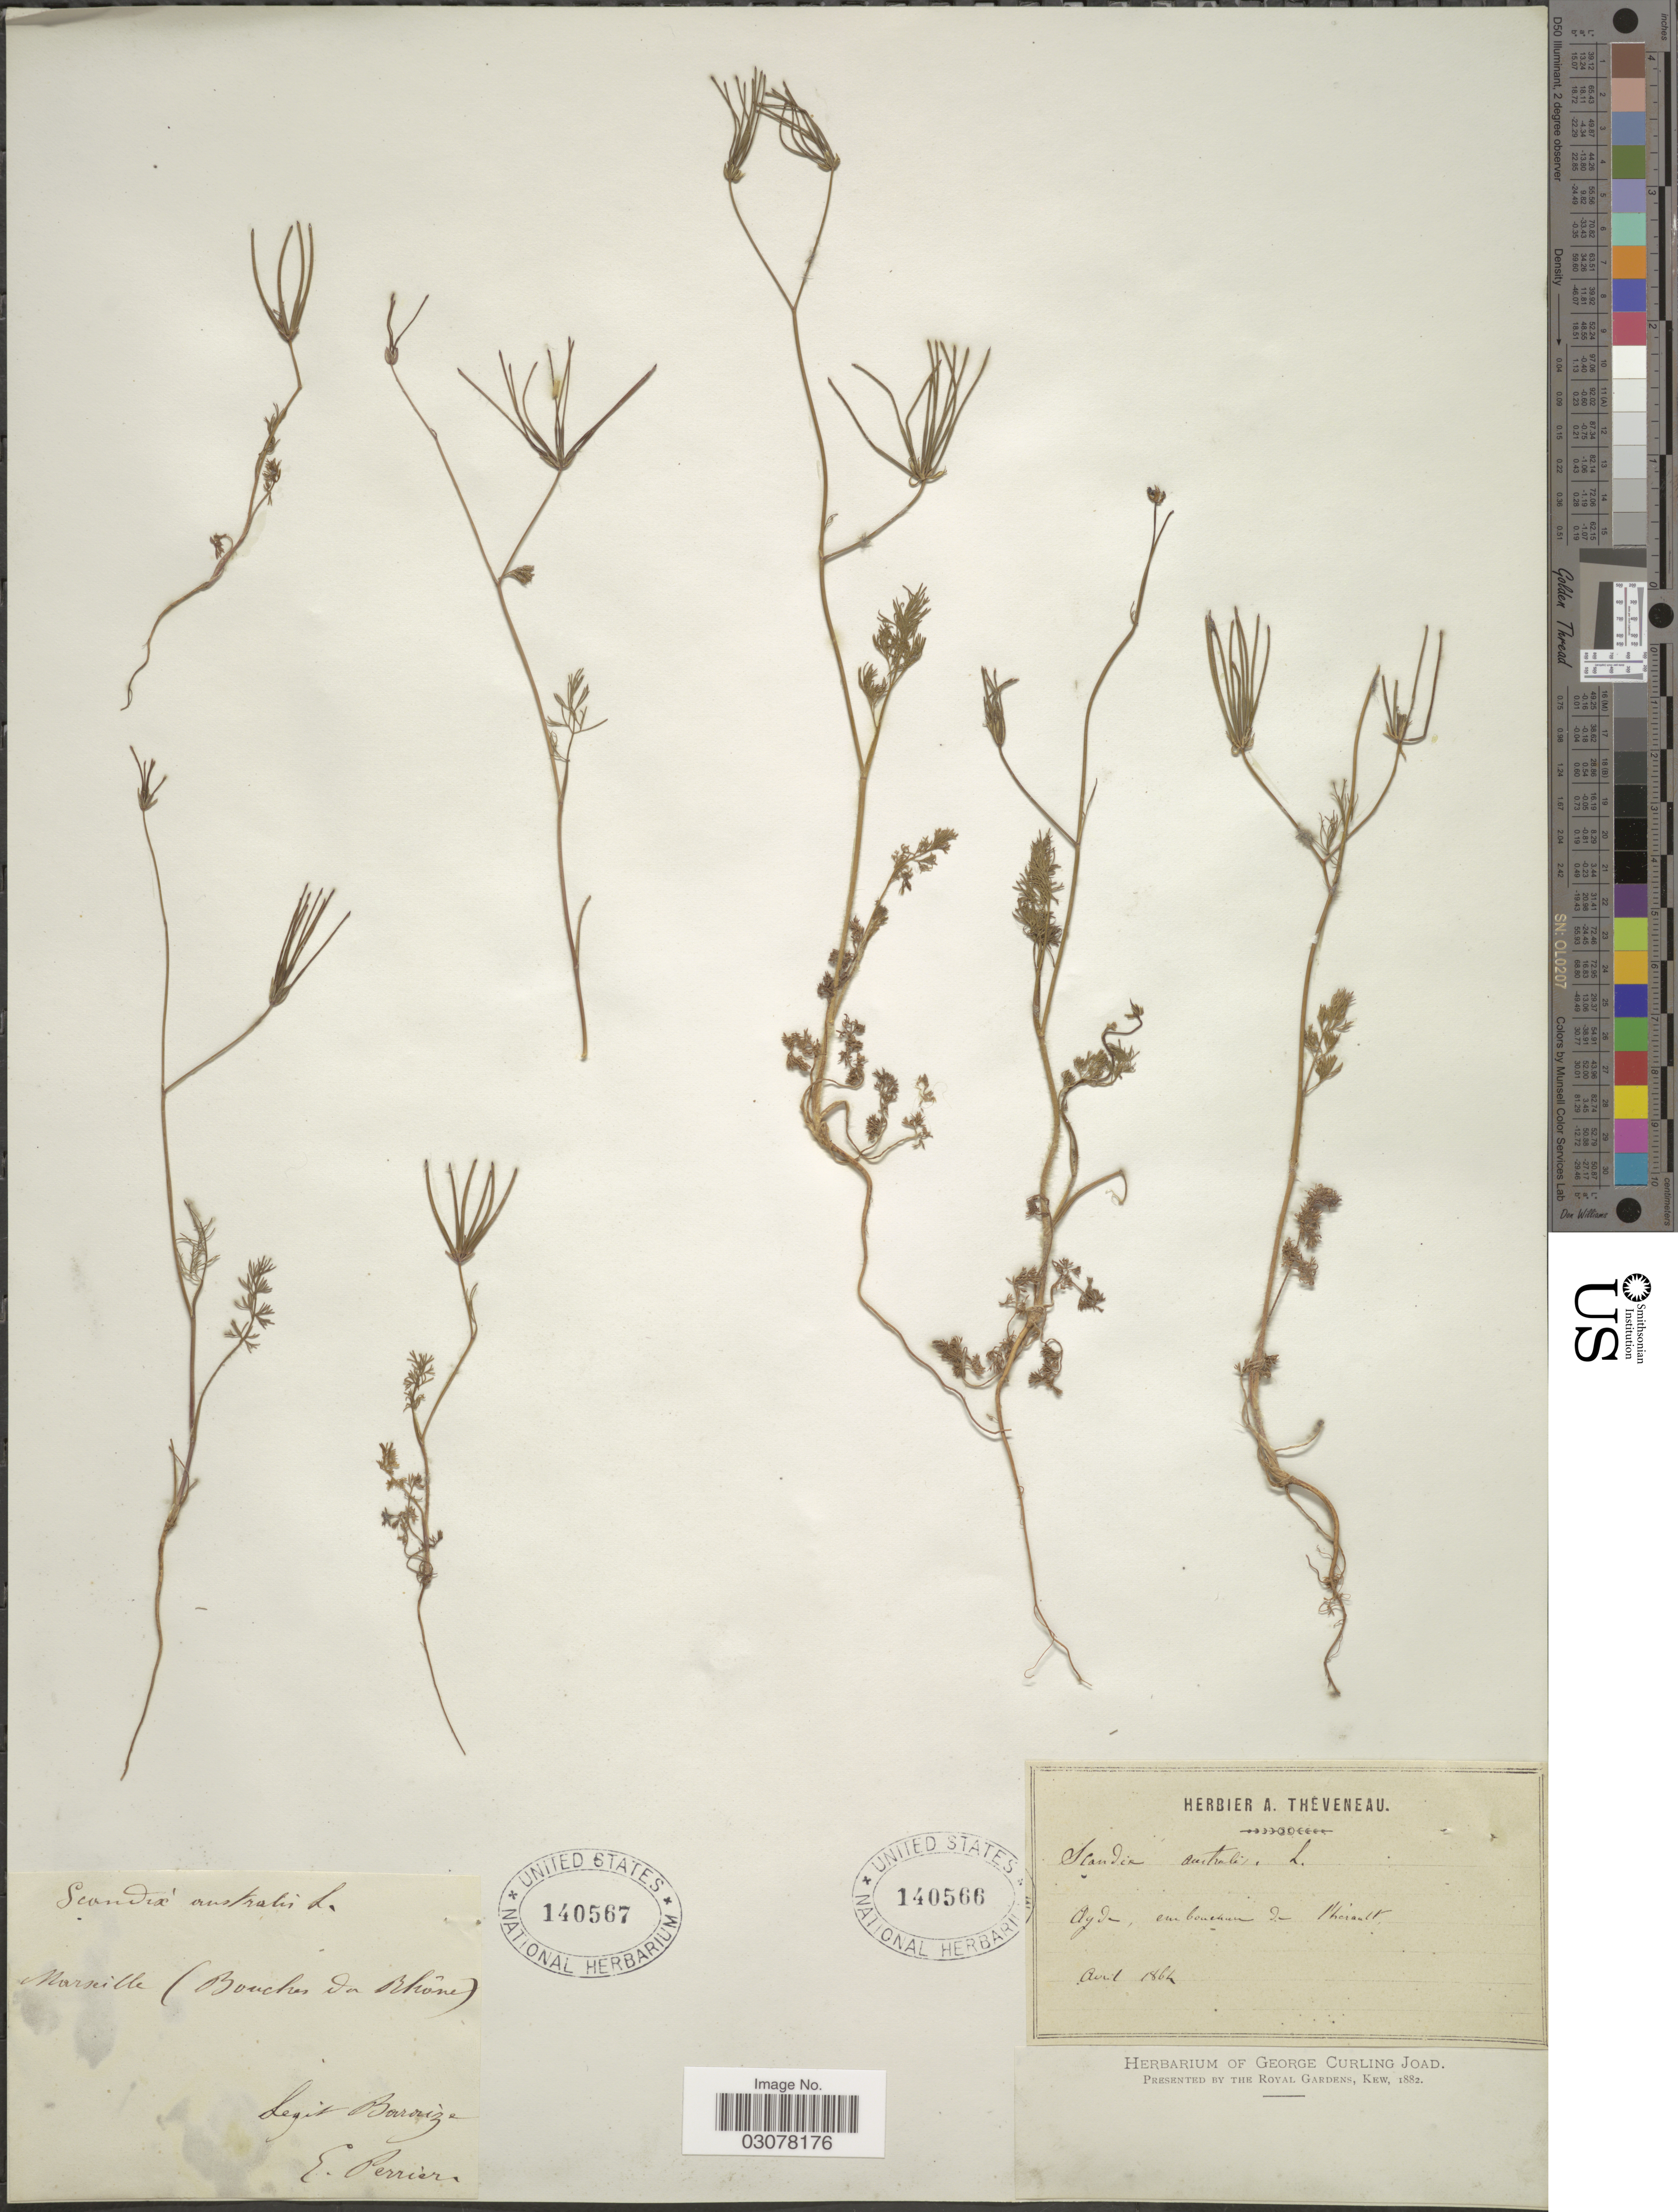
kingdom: Plantae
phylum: Tracheophyta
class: Magnoliopsida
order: Apiales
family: Apiaceae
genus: Scandix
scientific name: Scandix australis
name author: L.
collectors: ex herb. A. Theveneau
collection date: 1864-08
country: France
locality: Agde, embouchure de Hérault.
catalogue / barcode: US 140566-2